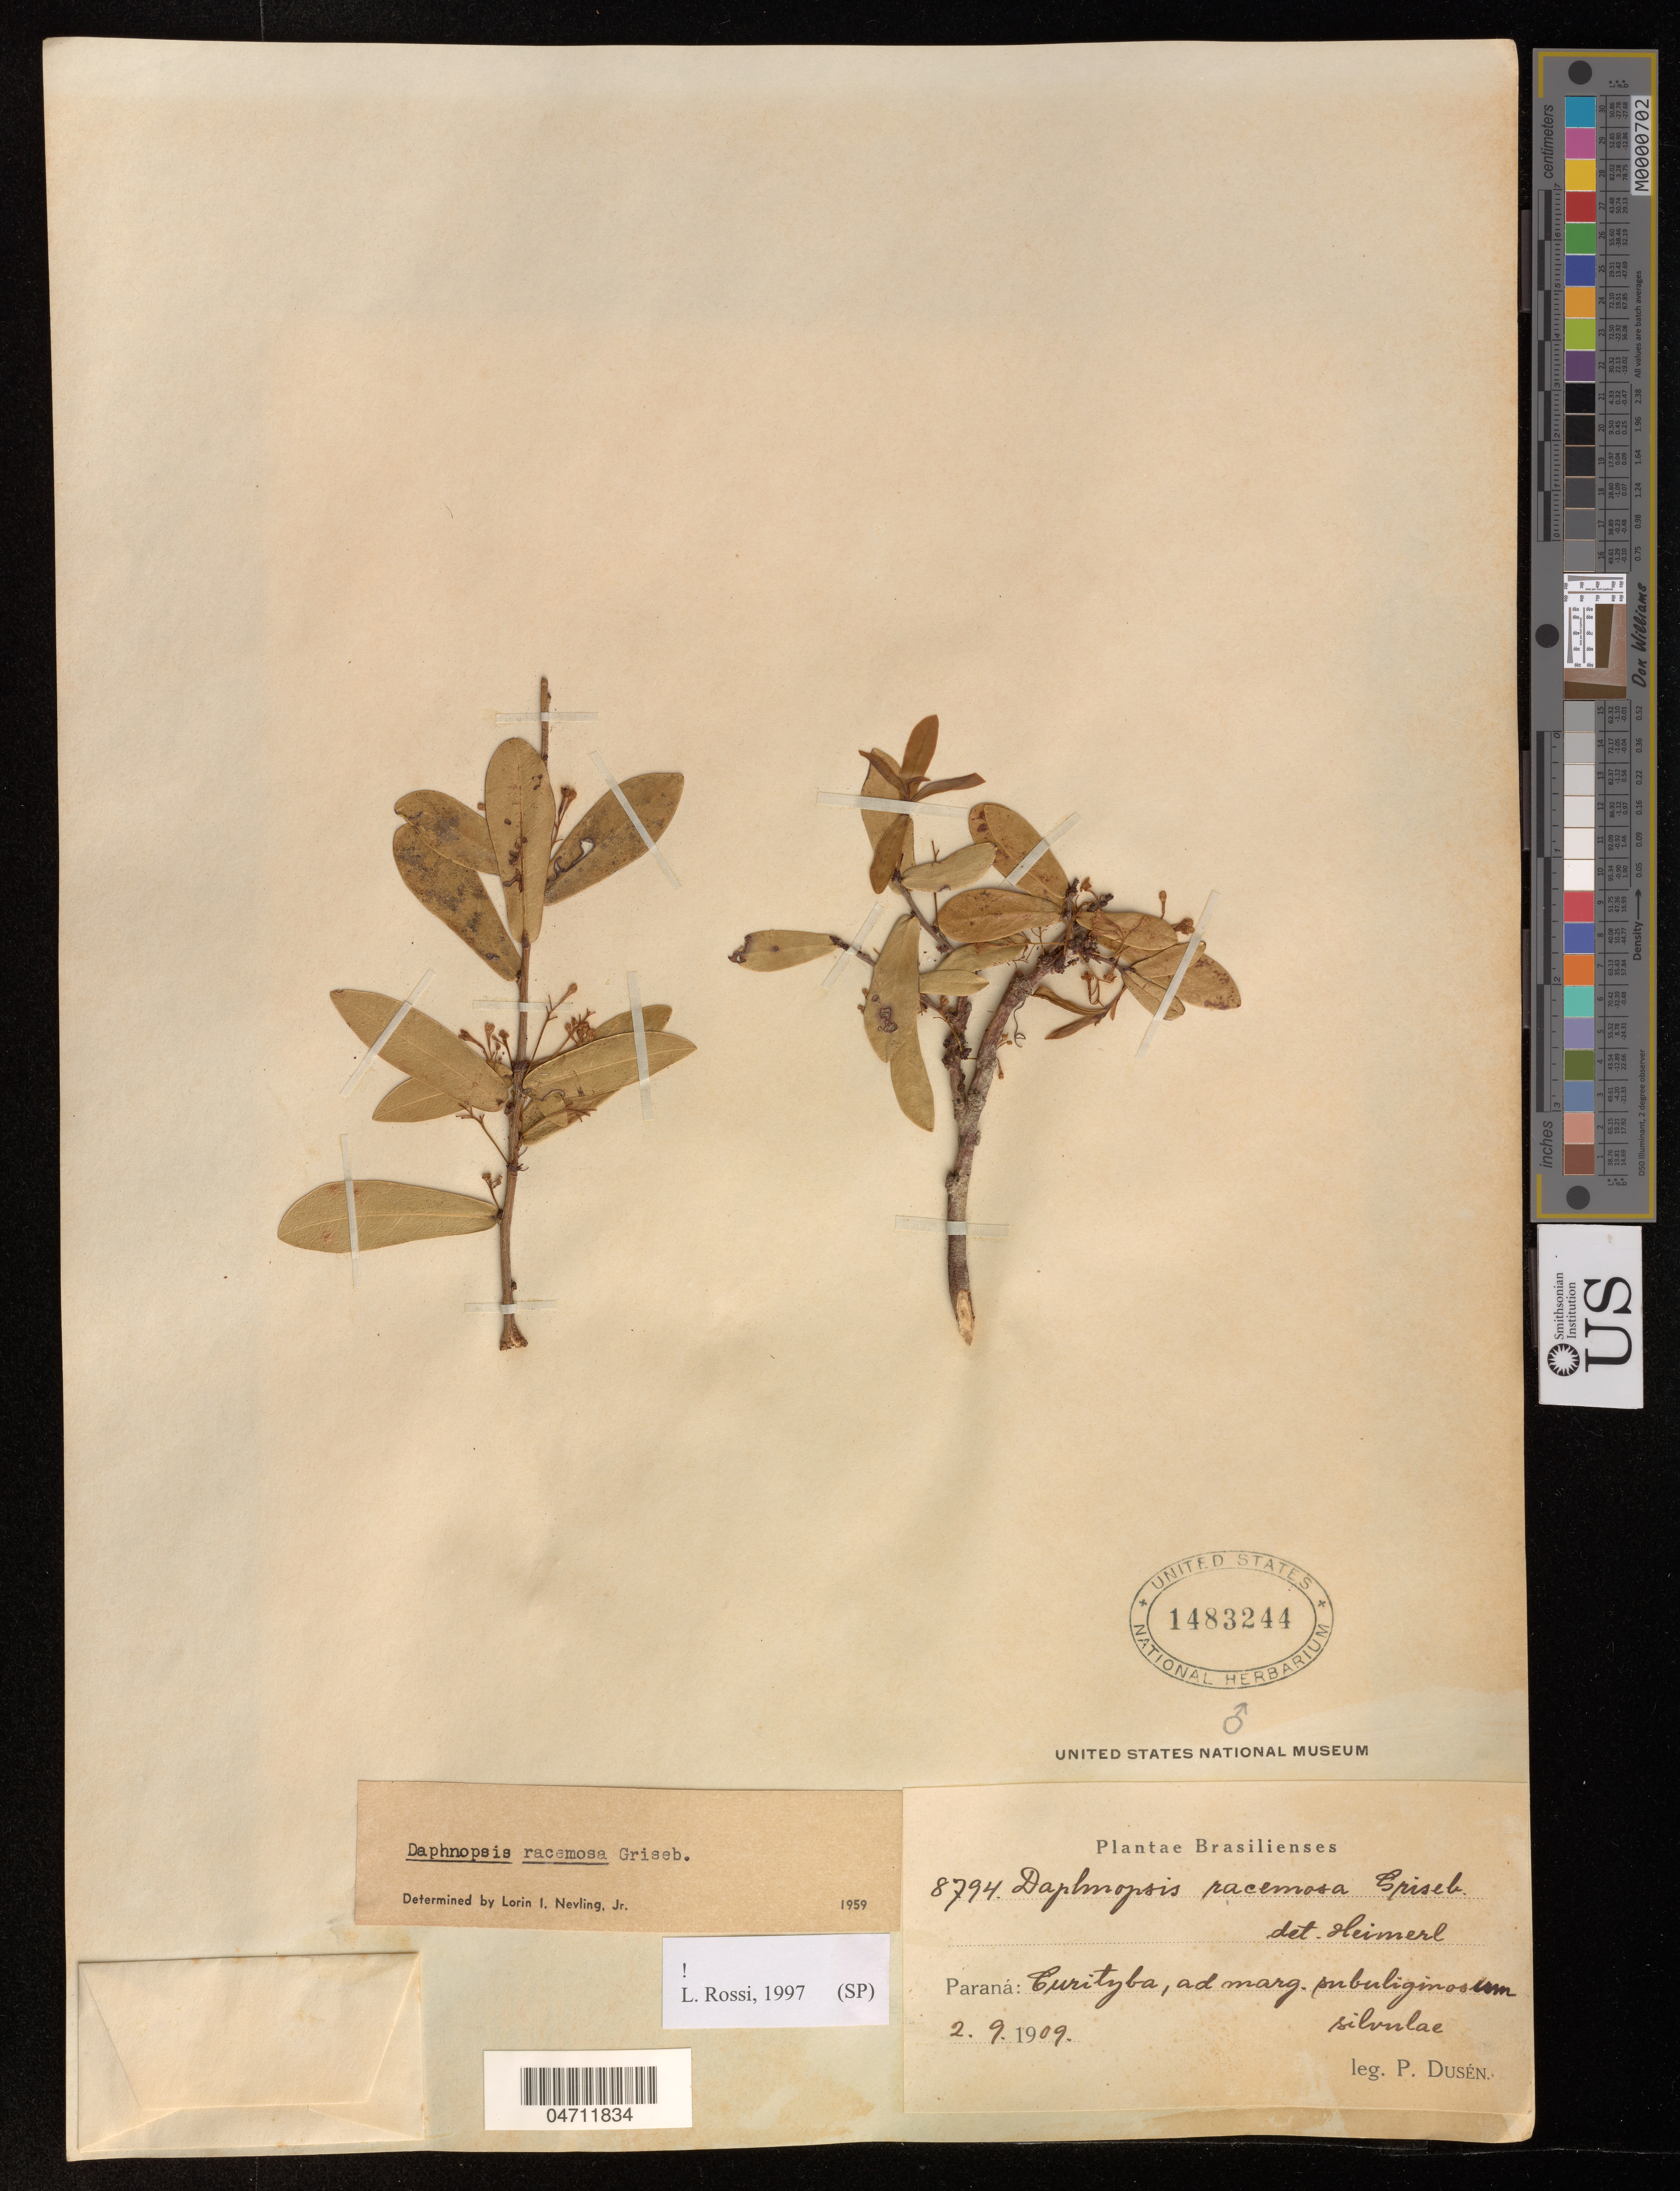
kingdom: Plantae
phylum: Tracheophyta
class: Magnoliopsida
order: Malvales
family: Thymelaeaceae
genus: Daphnopsis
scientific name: Daphnopsis racemosa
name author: Griseb.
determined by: Rossi, L.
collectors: P. Dusén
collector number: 8794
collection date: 1909-09-02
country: Brazil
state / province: Paraná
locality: Curityba.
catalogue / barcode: US 1483244